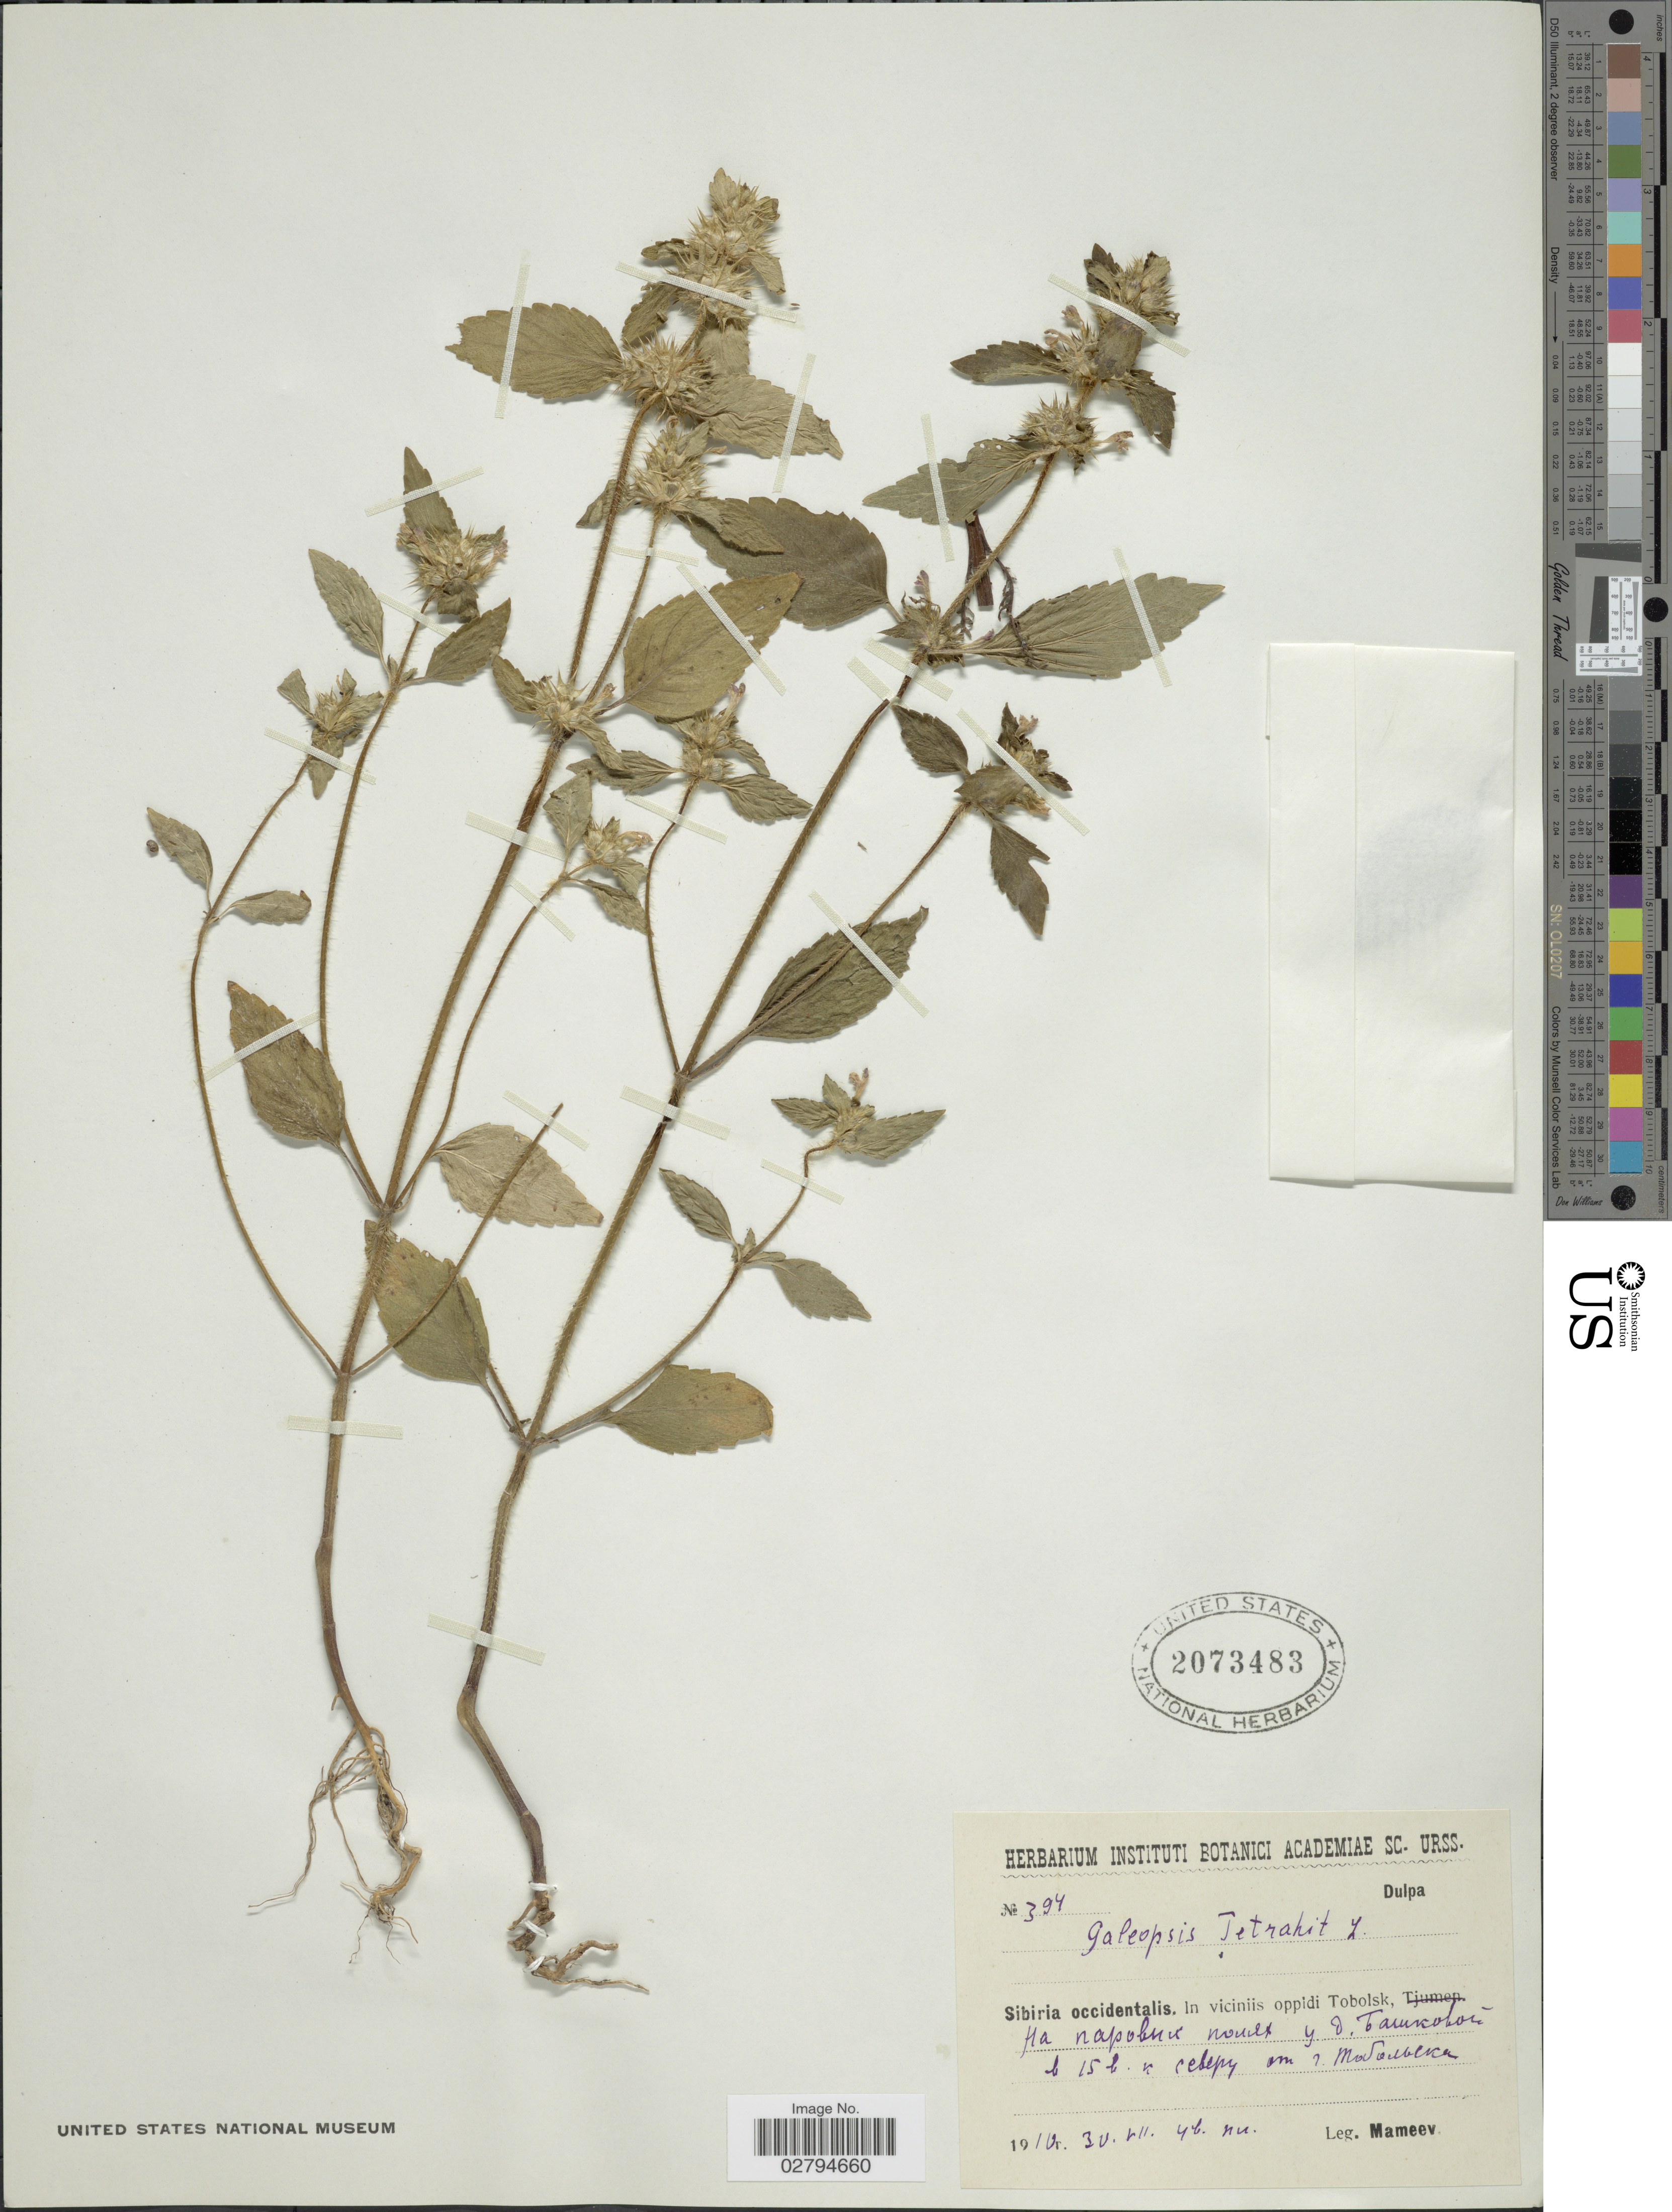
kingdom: Plantae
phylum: Tracheophyta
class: Magnoliopsida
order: Lamiales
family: Lamiaceae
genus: Galeopsis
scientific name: Galeopsis tetrahit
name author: L.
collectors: Mameev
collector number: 394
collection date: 1910-07-30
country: Russian Federation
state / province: Tyumen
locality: Sibiria occidentalis. In viciniis oppidi Tobolsk. Near village Bashkova, 16 km N from Tobolsk.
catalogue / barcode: US 2073483